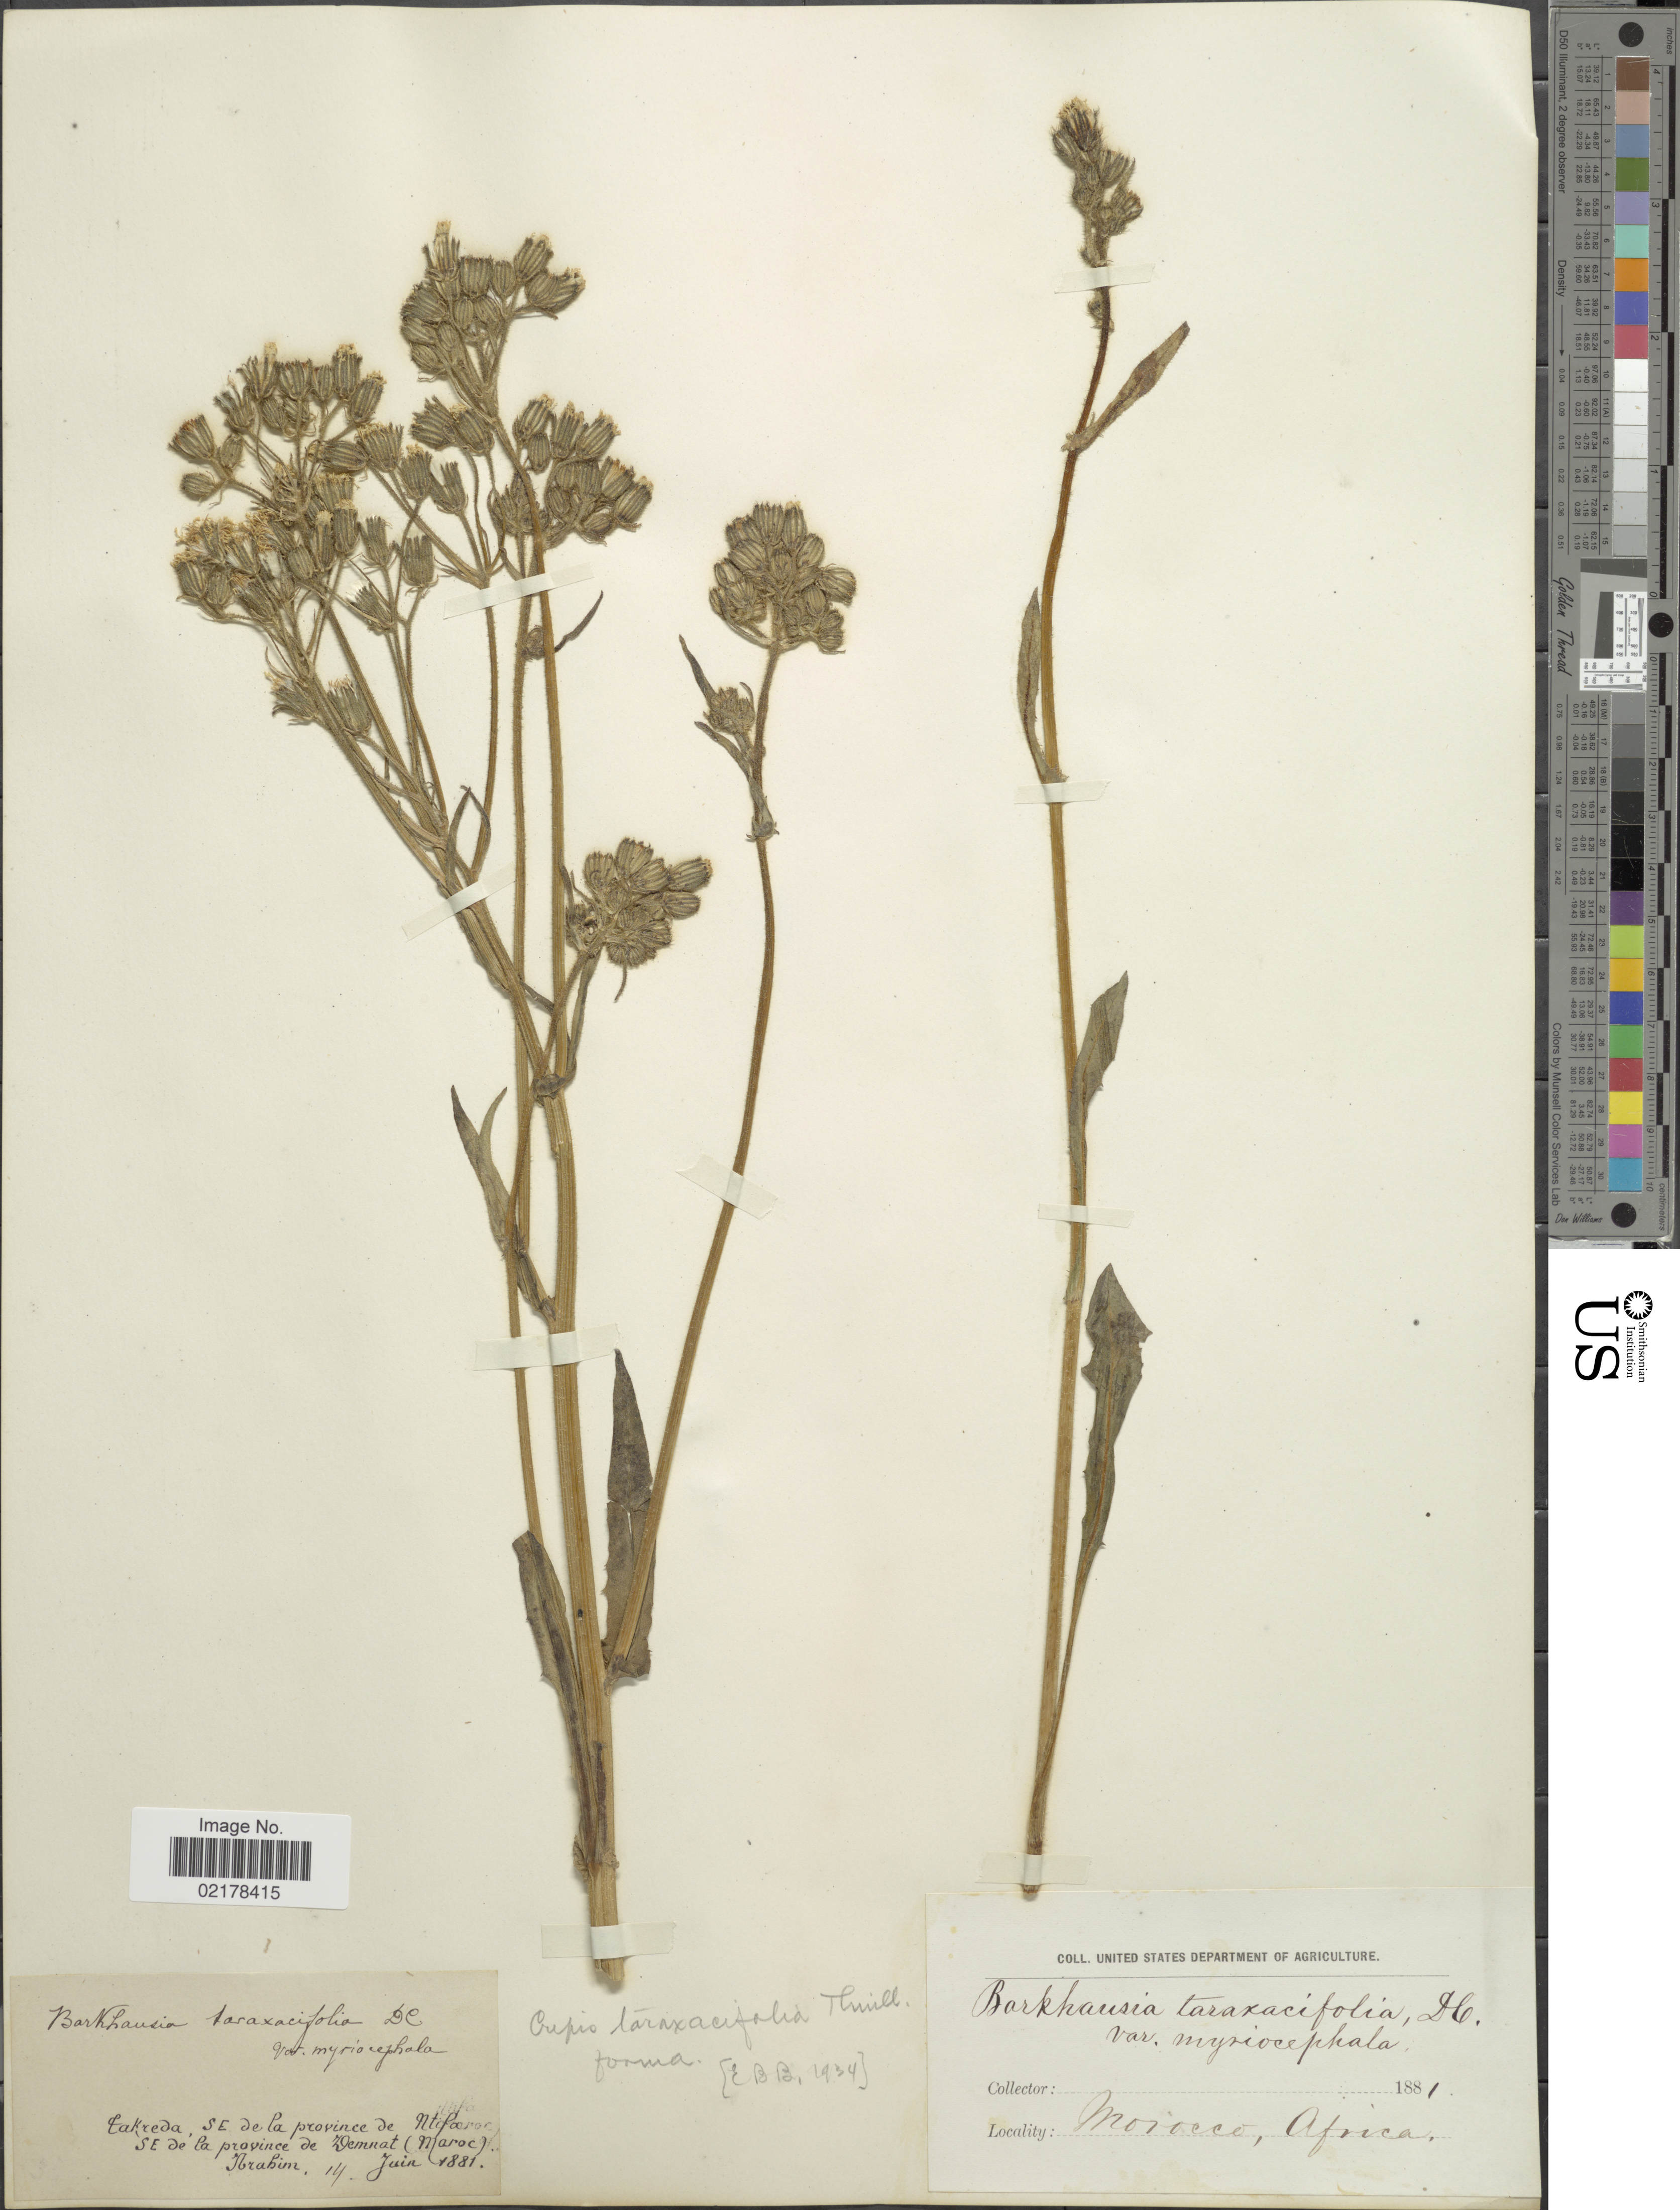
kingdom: Plantae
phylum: Tracheophyta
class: Magnoliopsida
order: Asterales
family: Asteraceae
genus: Crepis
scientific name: Crepis vesicaria subsp. taraxacifolia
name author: (Thuill.) Thell.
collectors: -. Ibrahim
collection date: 1881-06-14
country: Morocco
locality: Lakreda, SE de la province de Ntifa SE d la province de Demnat, Ibrahim.